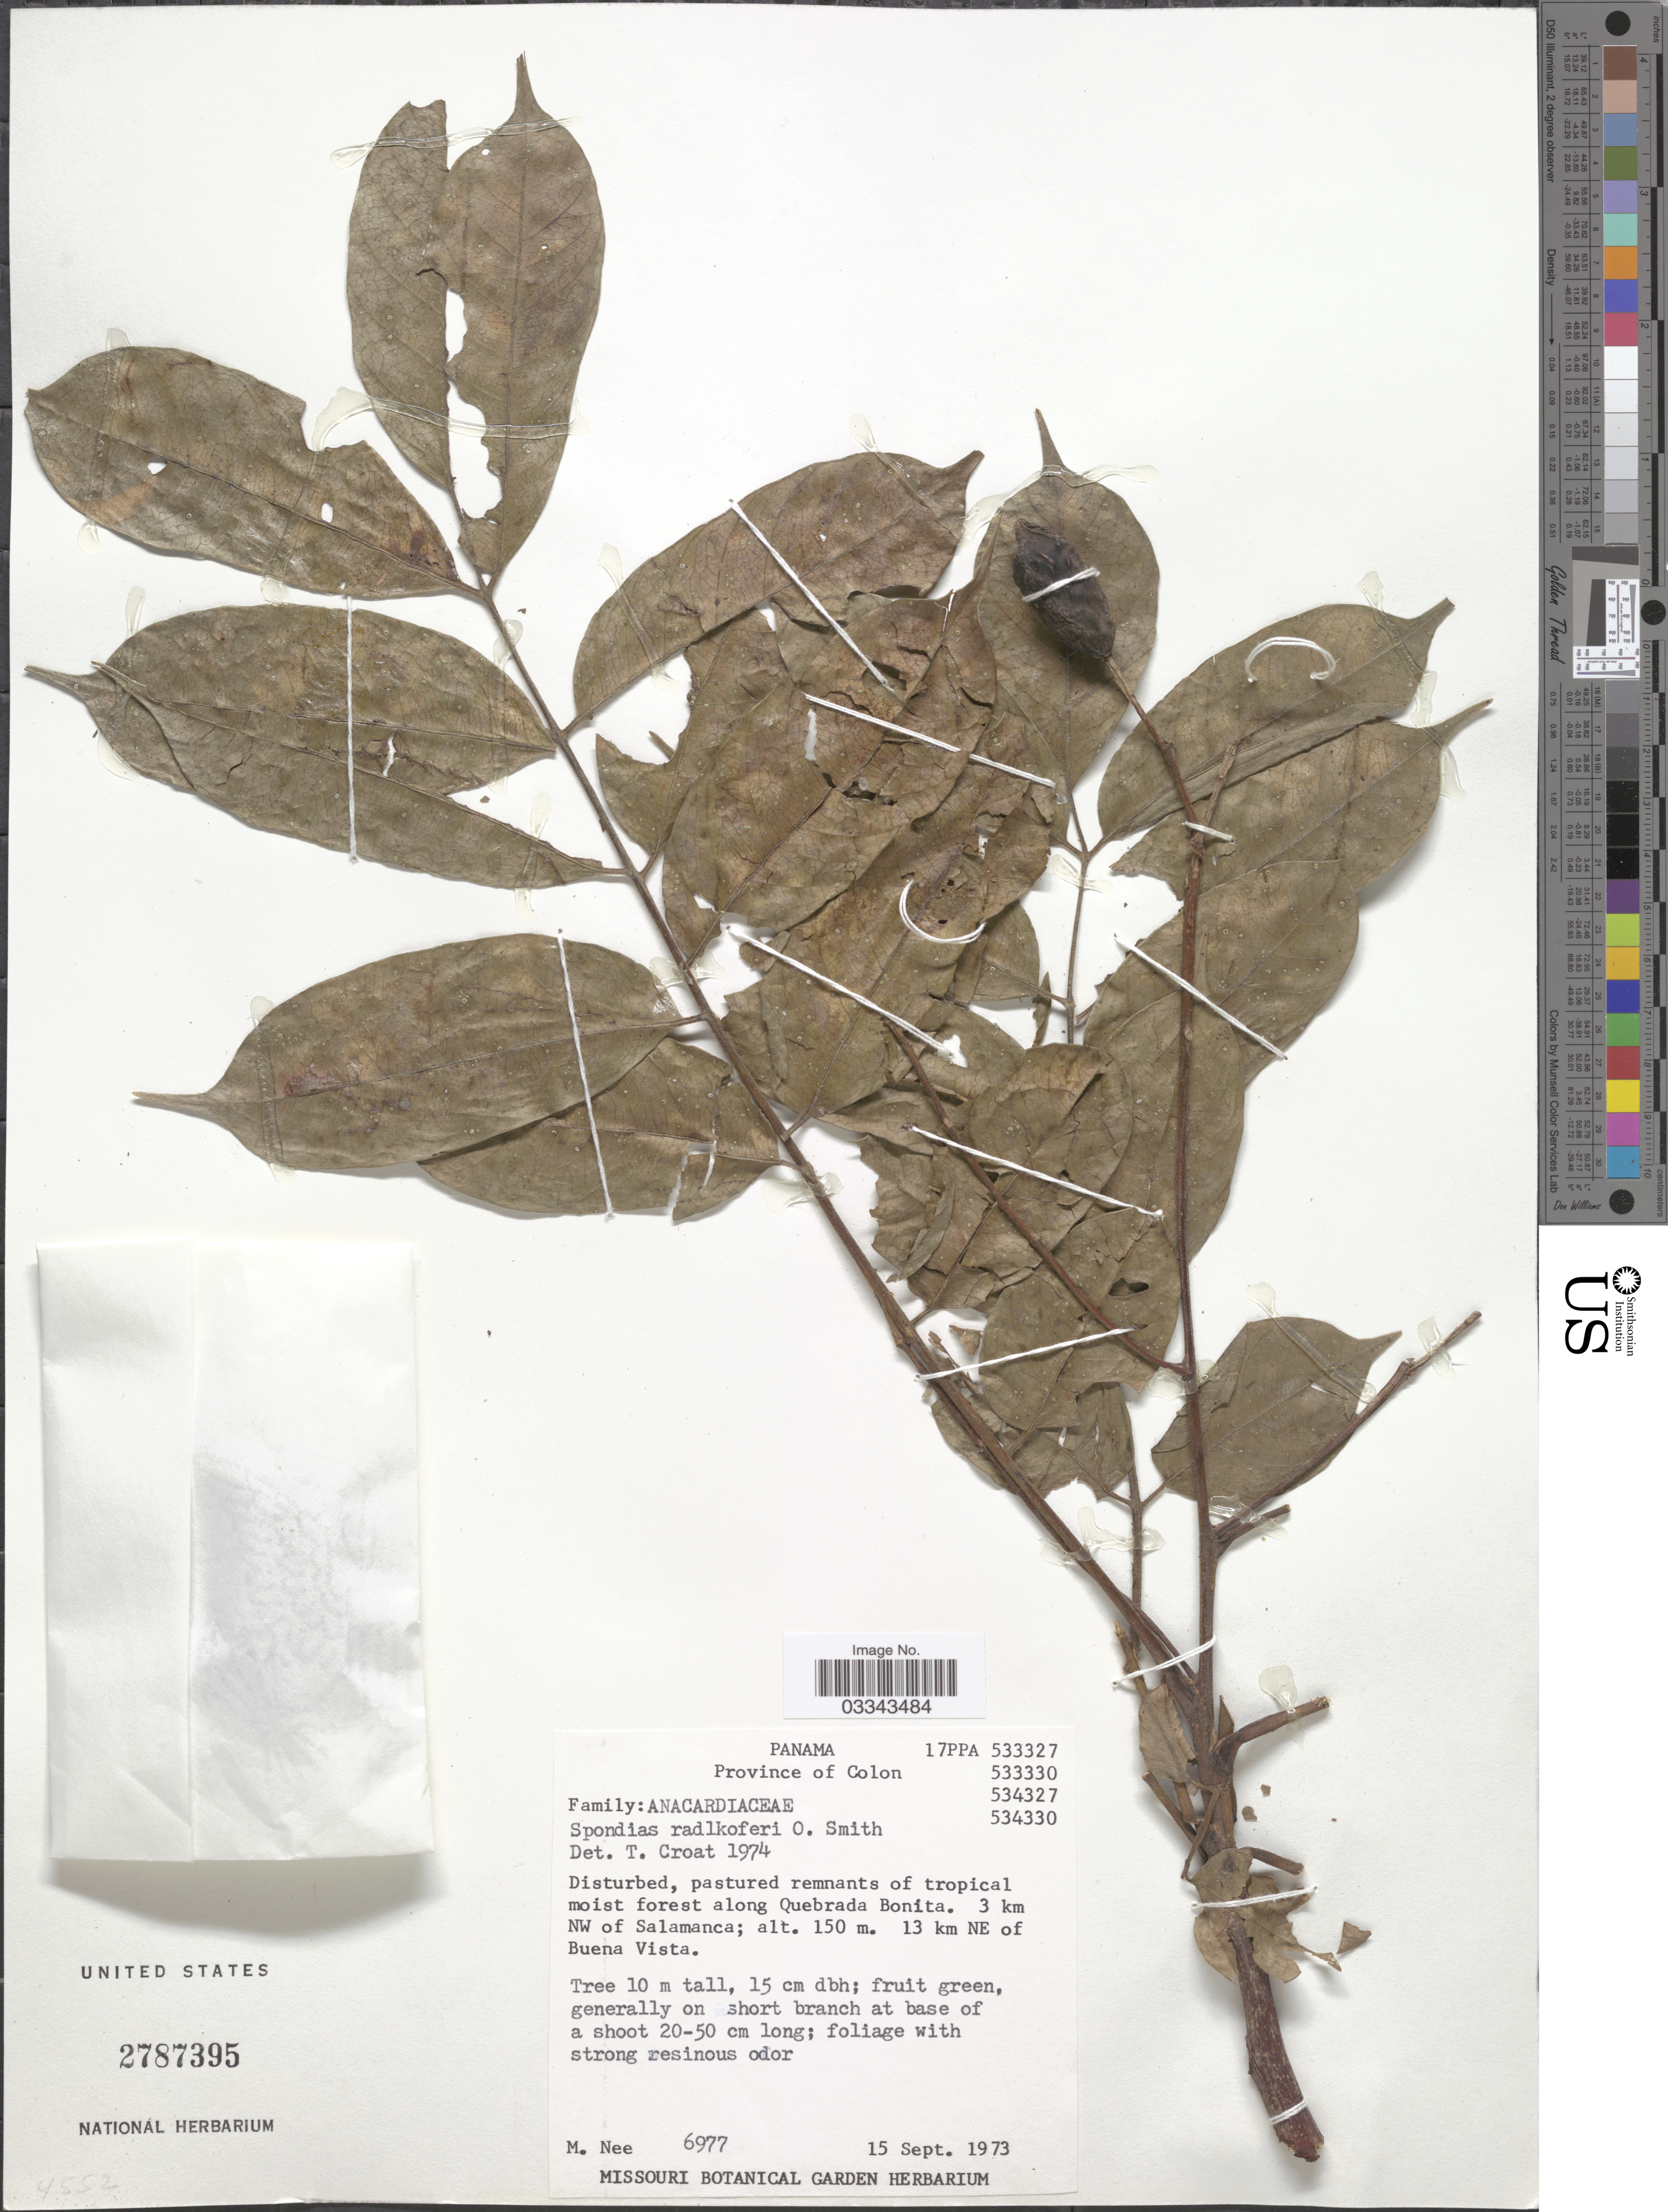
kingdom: Plantae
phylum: Tracheophyta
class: Magnoliopsida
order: Sapindales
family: Anacardiaceae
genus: Spondias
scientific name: Spondias radlkoferi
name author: Donn. Sm.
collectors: M. Nee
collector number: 6977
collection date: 1973-09-15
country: Panama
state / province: Colón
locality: Disturbed, pastured remnants of tropical moist forest along Quebrada Bonita. 3 km NW of Salamanca; 13 km NE of Buena Vista.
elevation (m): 150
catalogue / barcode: US 2787395